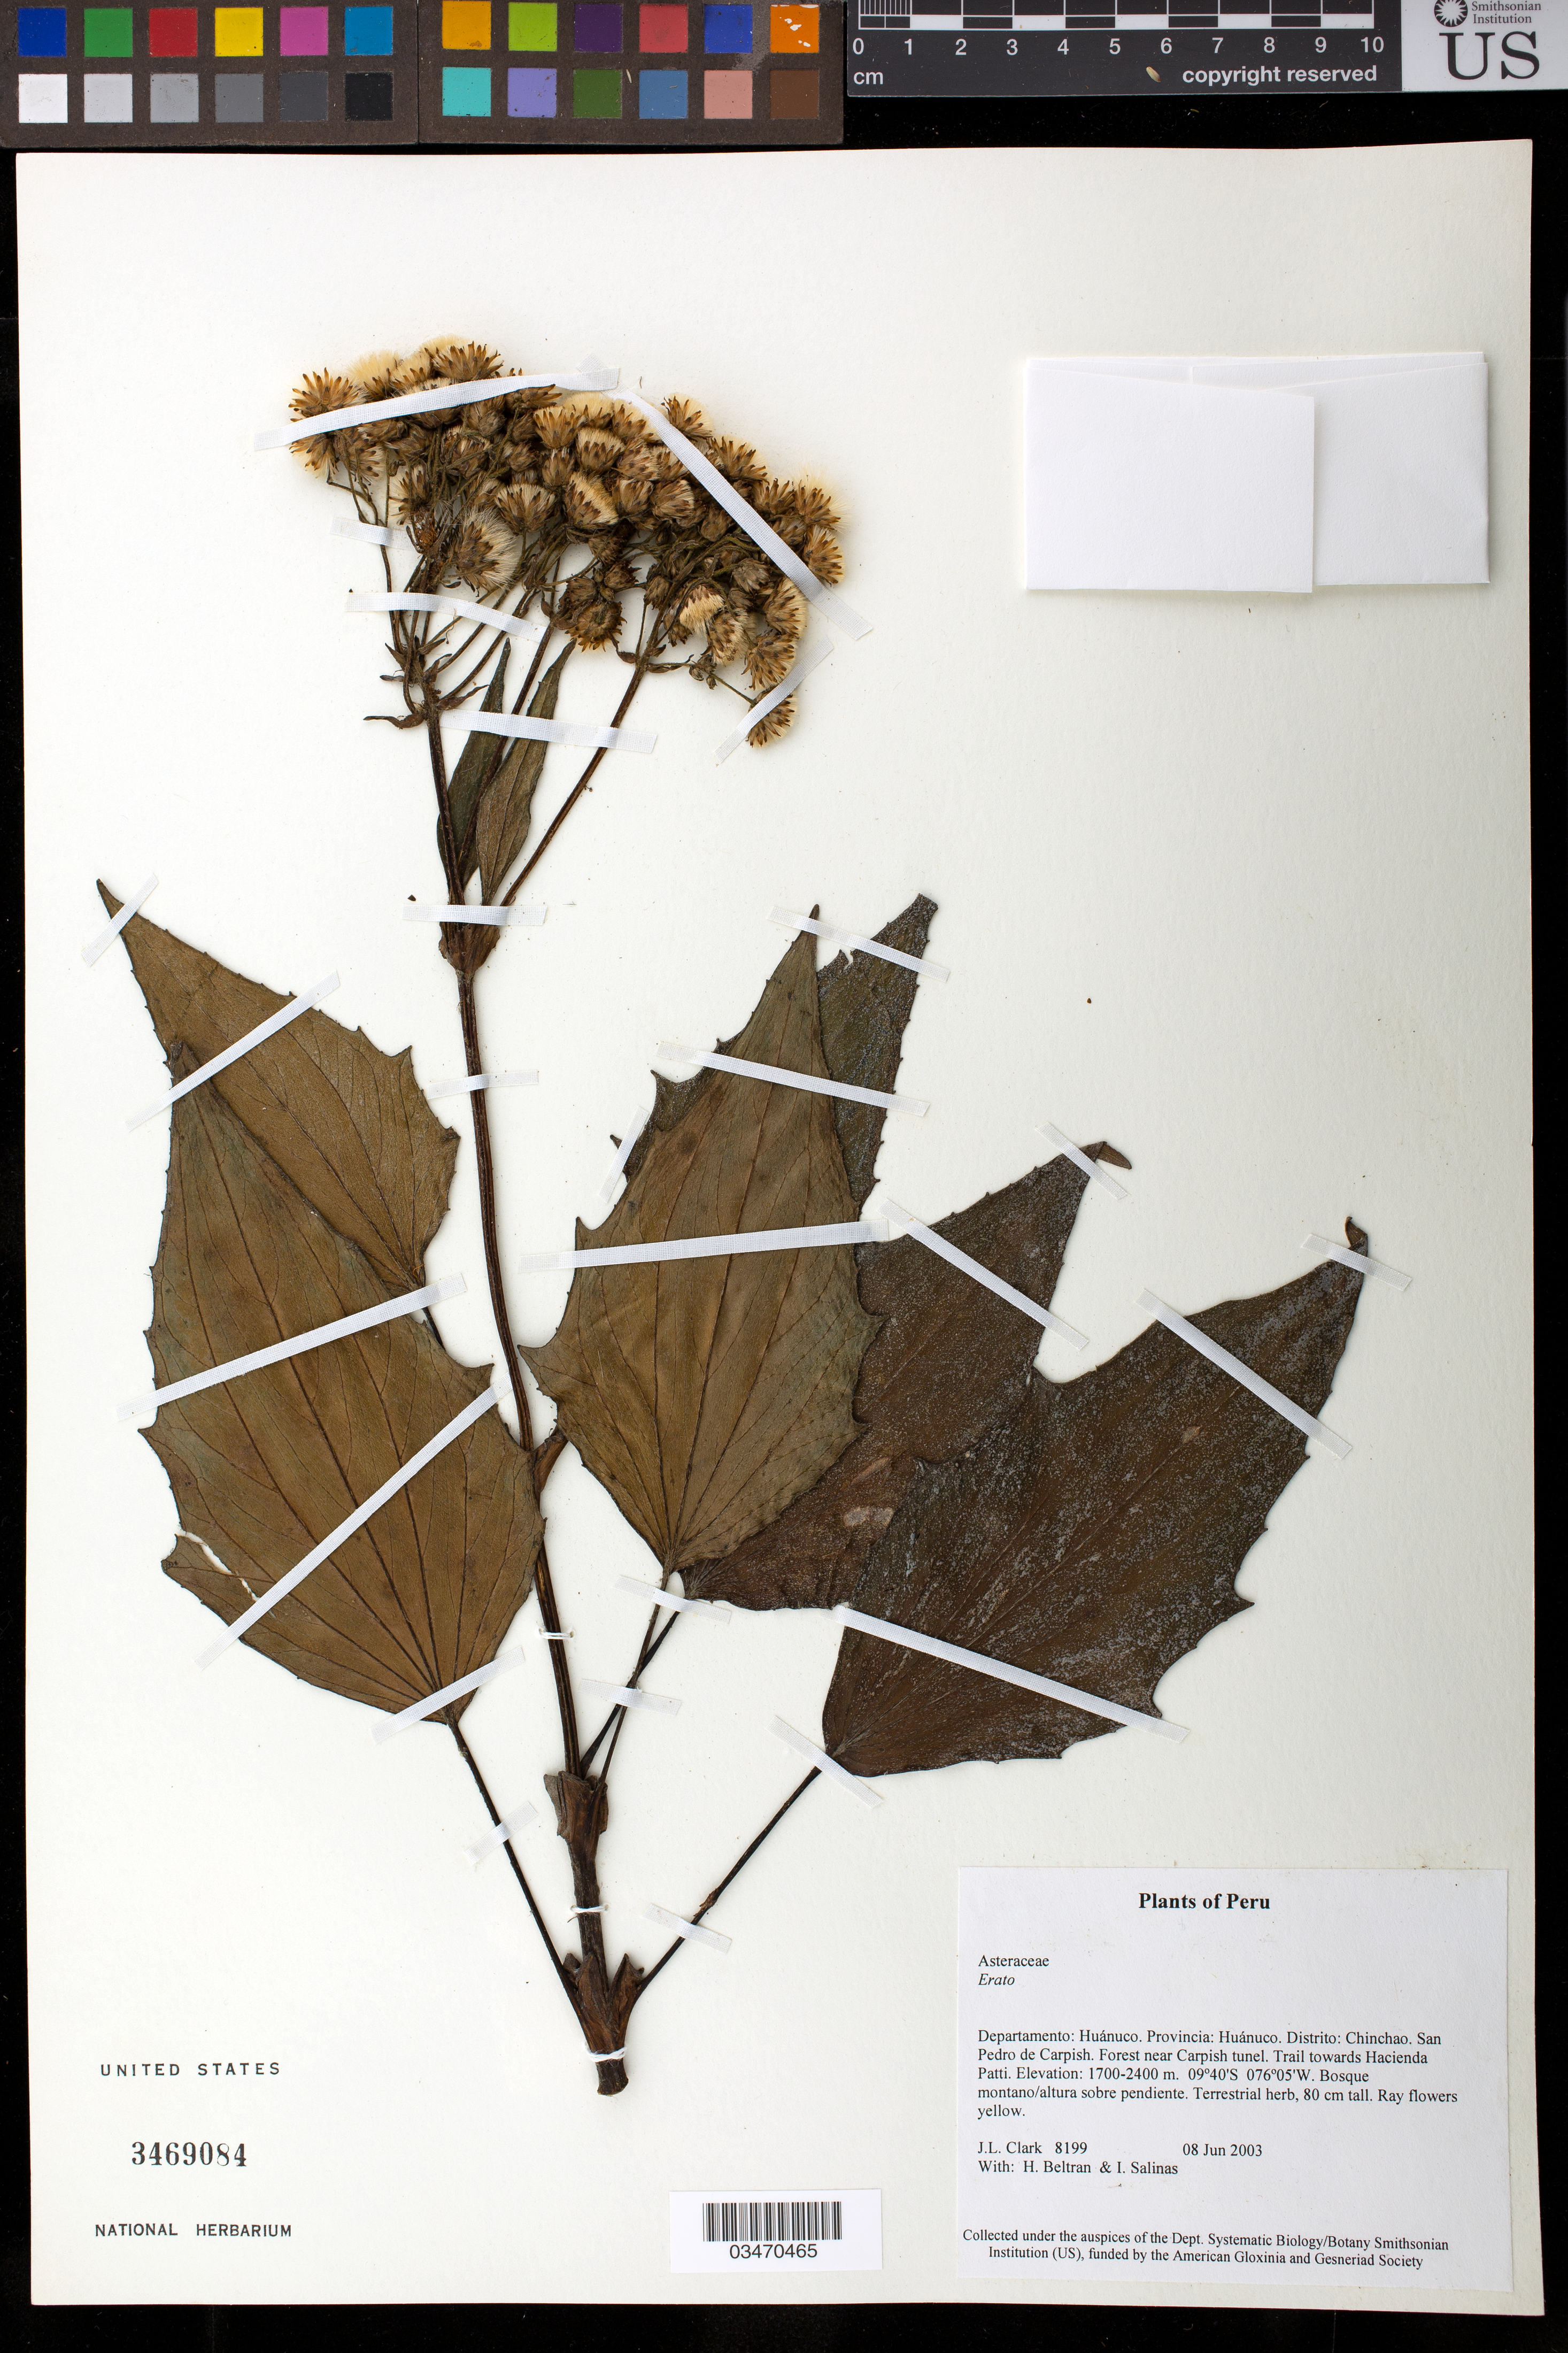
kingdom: Plantae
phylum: Tracheophyta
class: Magnoliopsida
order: Asterales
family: Asteraceae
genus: Erato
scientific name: Erato sp.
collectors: J. L. Clark, H. Beltran & I. Salinas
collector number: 8199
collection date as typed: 08 Jun 2003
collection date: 2003-06-08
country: Peru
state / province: Huánuco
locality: Huánuco. Distrito: Chinchao. San Pedro de Carpish. Forest near Carpish tunel. Trail towards Hacienda Patti.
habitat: Bosque montano/altura sobre pendiente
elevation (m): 1700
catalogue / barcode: US 3469084